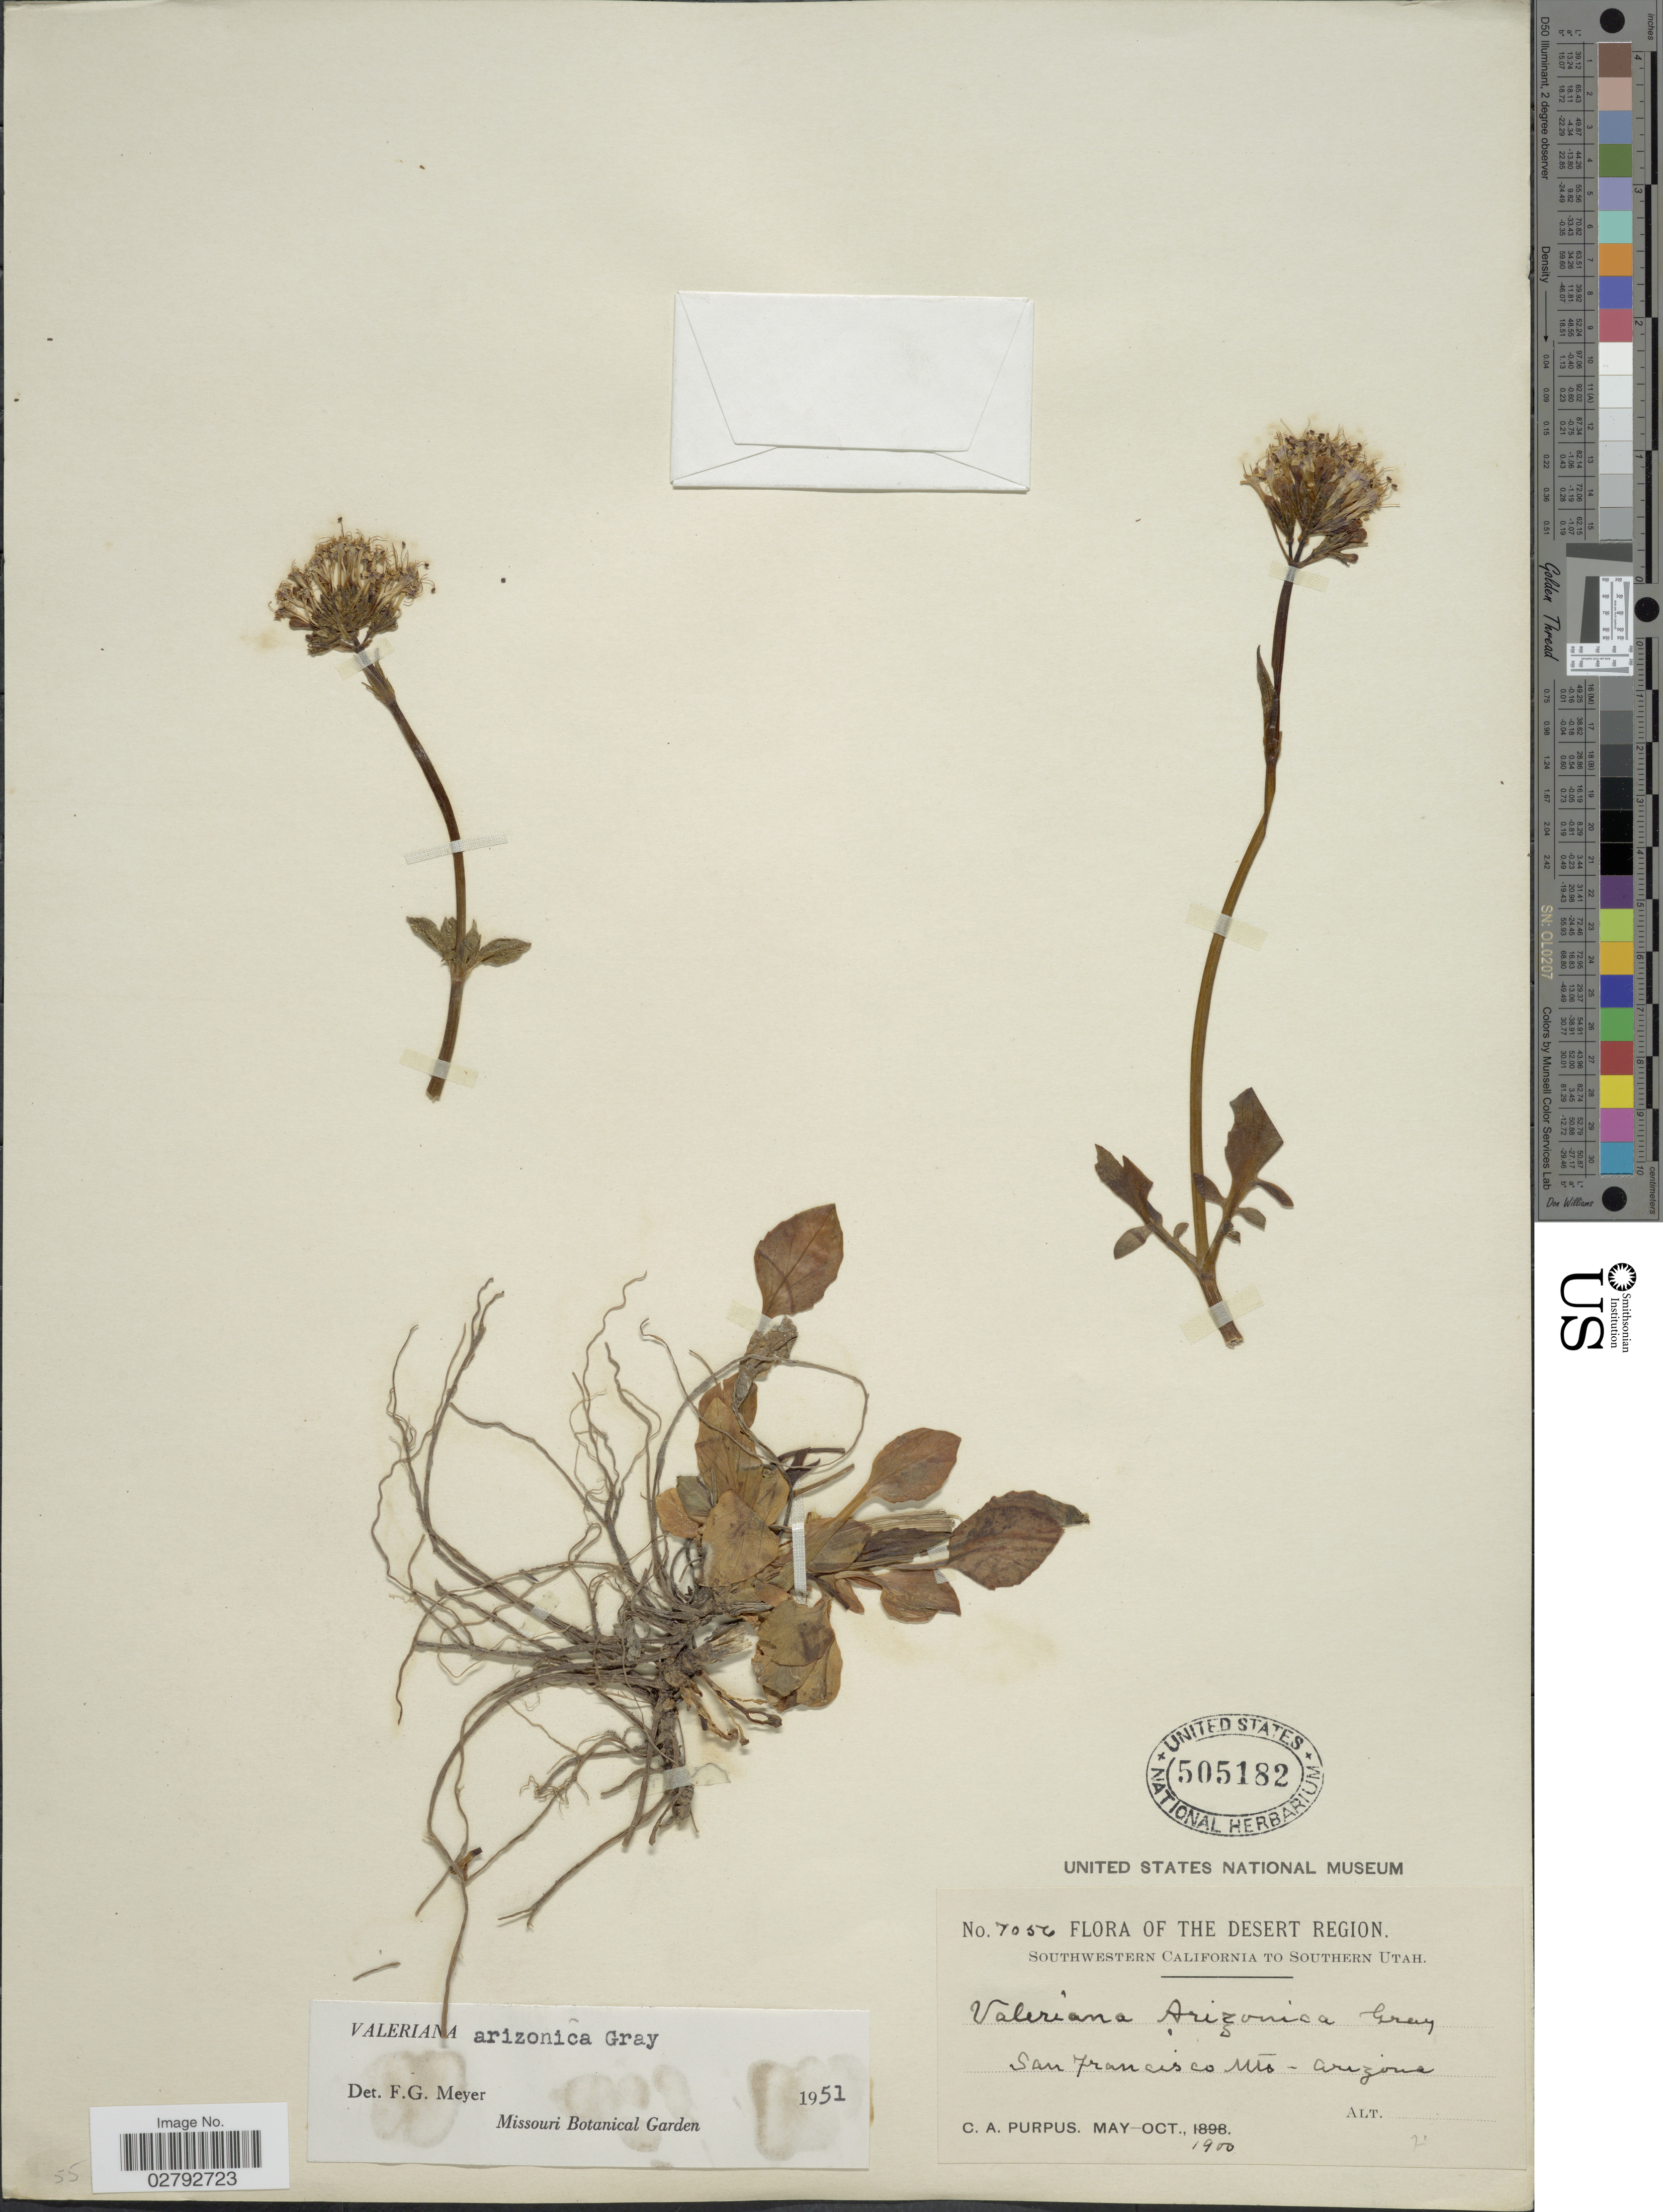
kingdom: Plantae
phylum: Tracheophyta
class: Magnoliopsida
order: Dipsacales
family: Caprifoliaceae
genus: Valeriana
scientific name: Valeriana arizonica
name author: A. Gray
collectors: C. A. Purpus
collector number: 7056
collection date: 1900-05/1900-10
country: United States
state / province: Arizona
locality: San Francisco Mts.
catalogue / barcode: US 505182